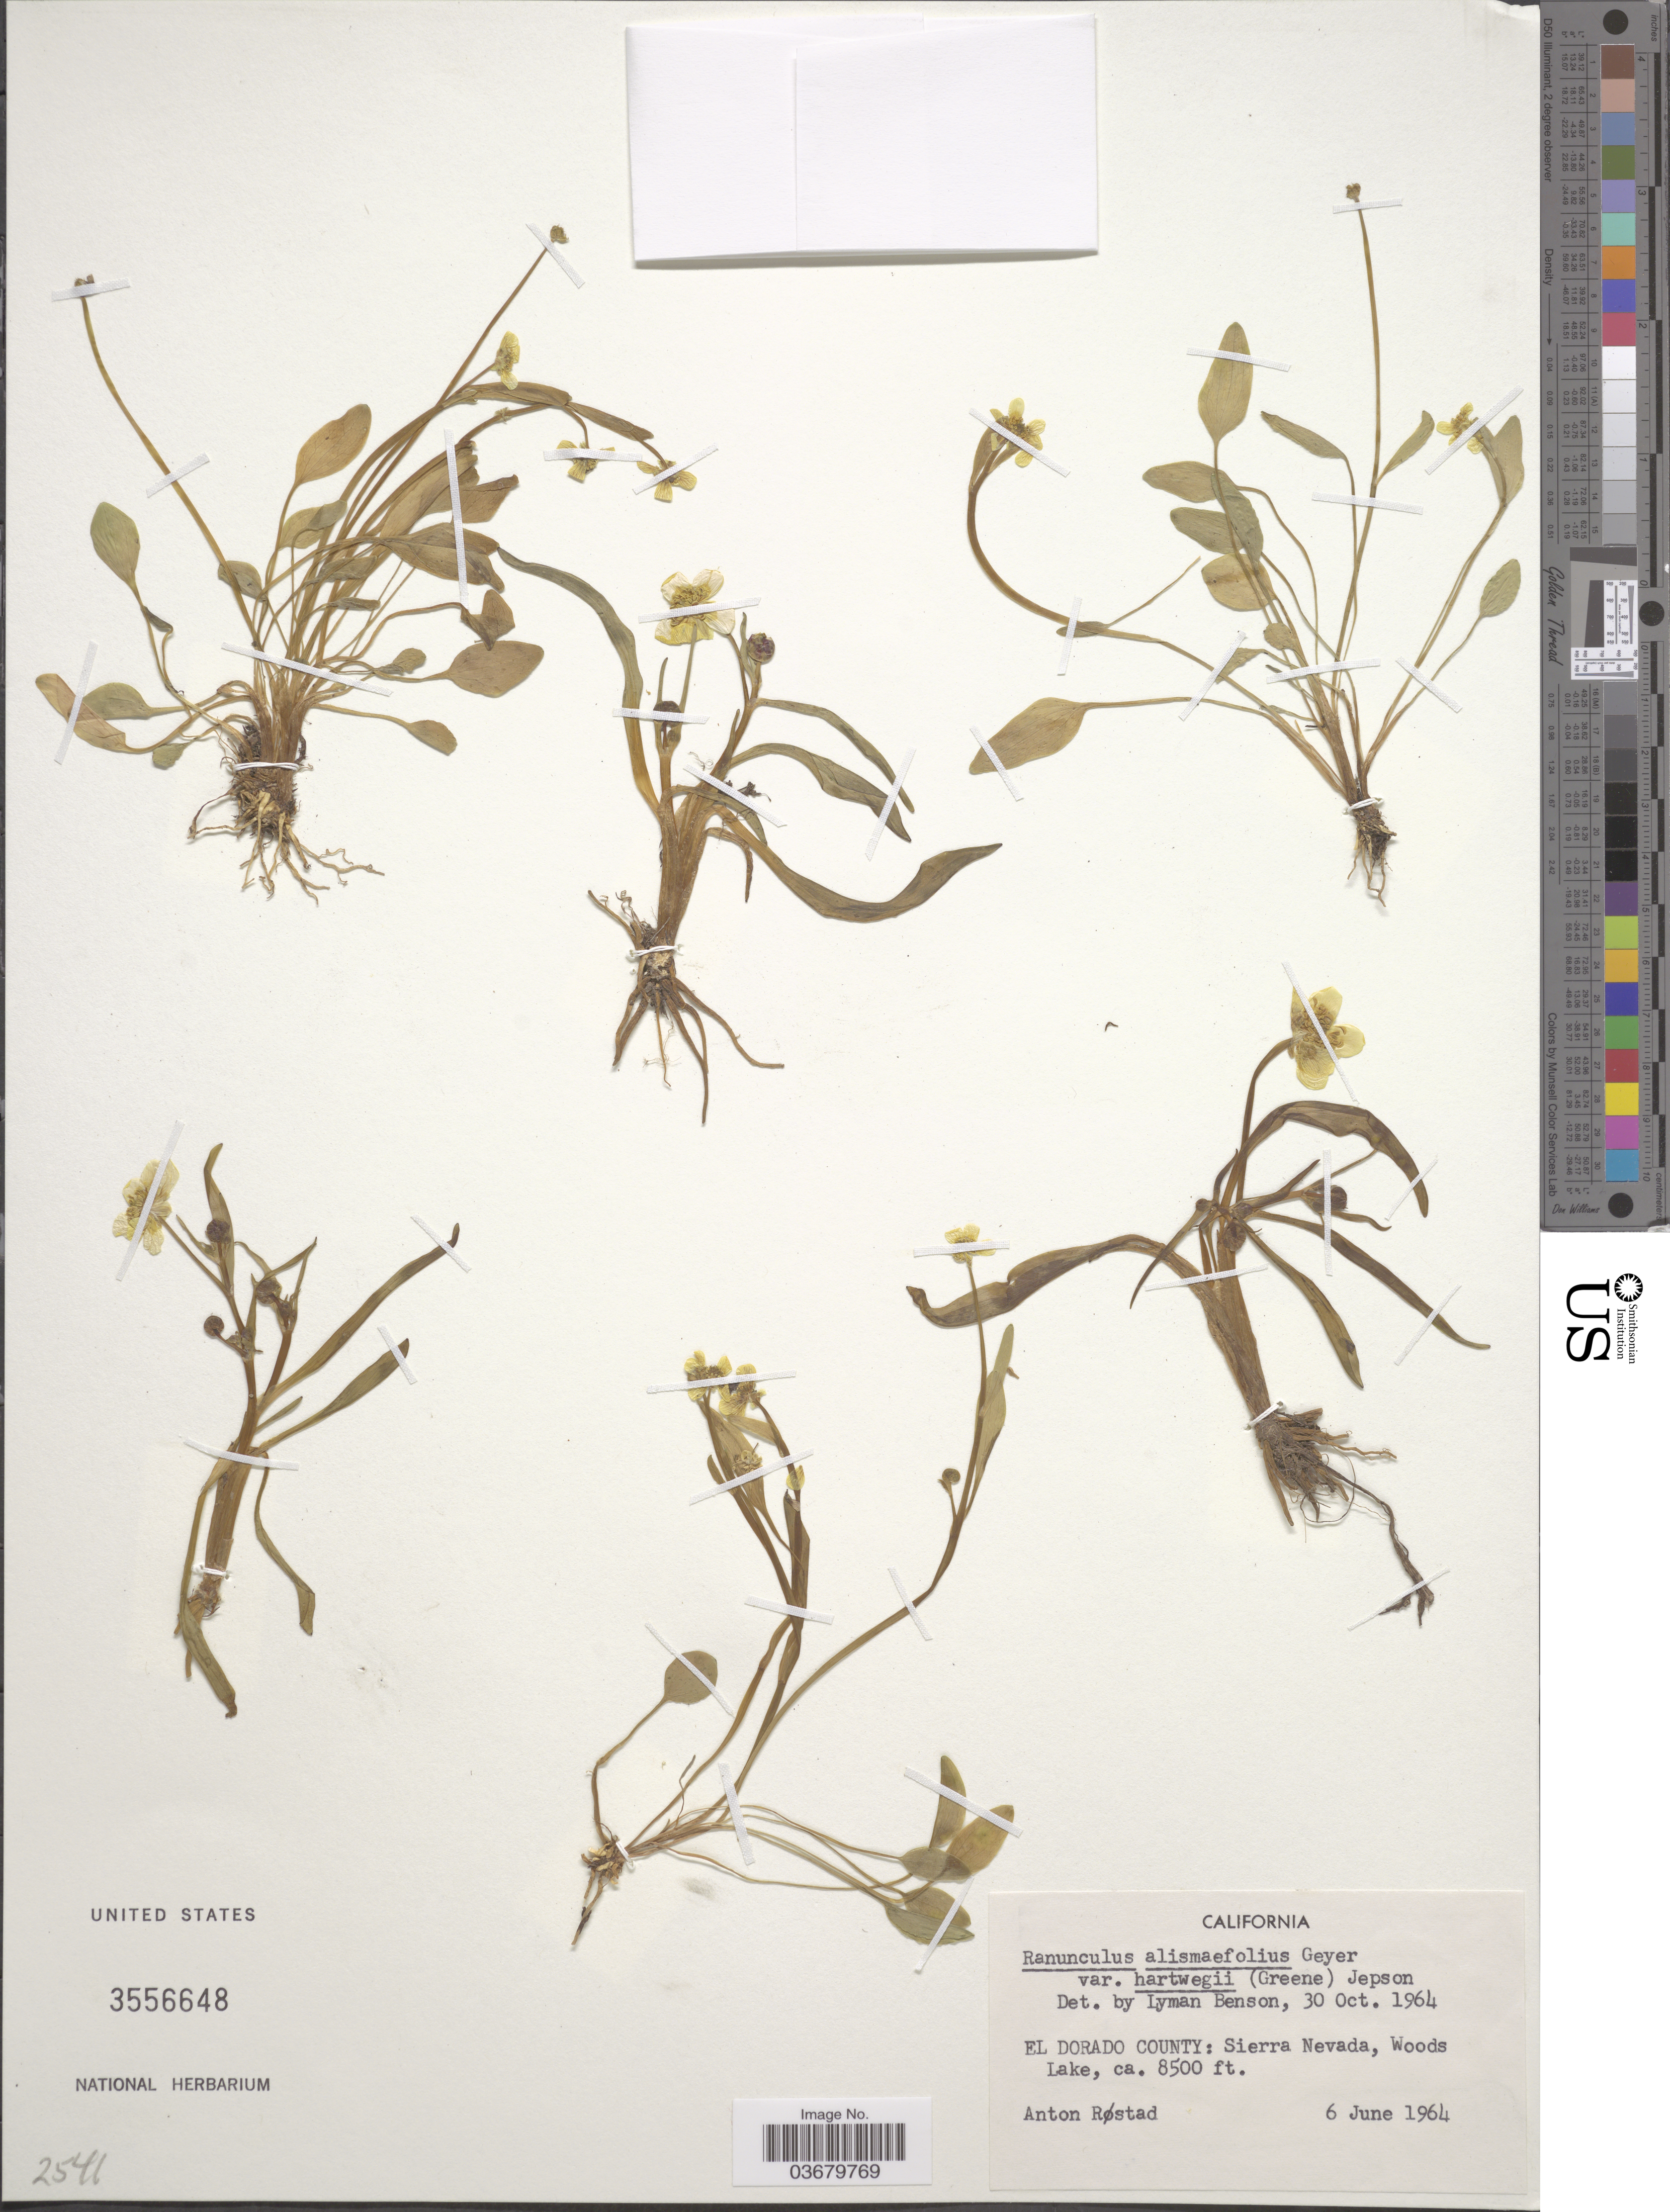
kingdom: Plantae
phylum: Tracheophyta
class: Magnoliopsida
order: Ranunculales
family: Ranunculaceae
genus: Ranunculus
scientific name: Ranunculus alismifolius var. hartwegii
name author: (Greene) Jeps.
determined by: Benson, L. D., (POM), Pomona College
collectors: A. Róstad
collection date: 1964-06-06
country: United States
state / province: California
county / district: El Dorado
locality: El Dorado County: Sierra Nevada, Woods Lake.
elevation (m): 2591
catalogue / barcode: US 3556648